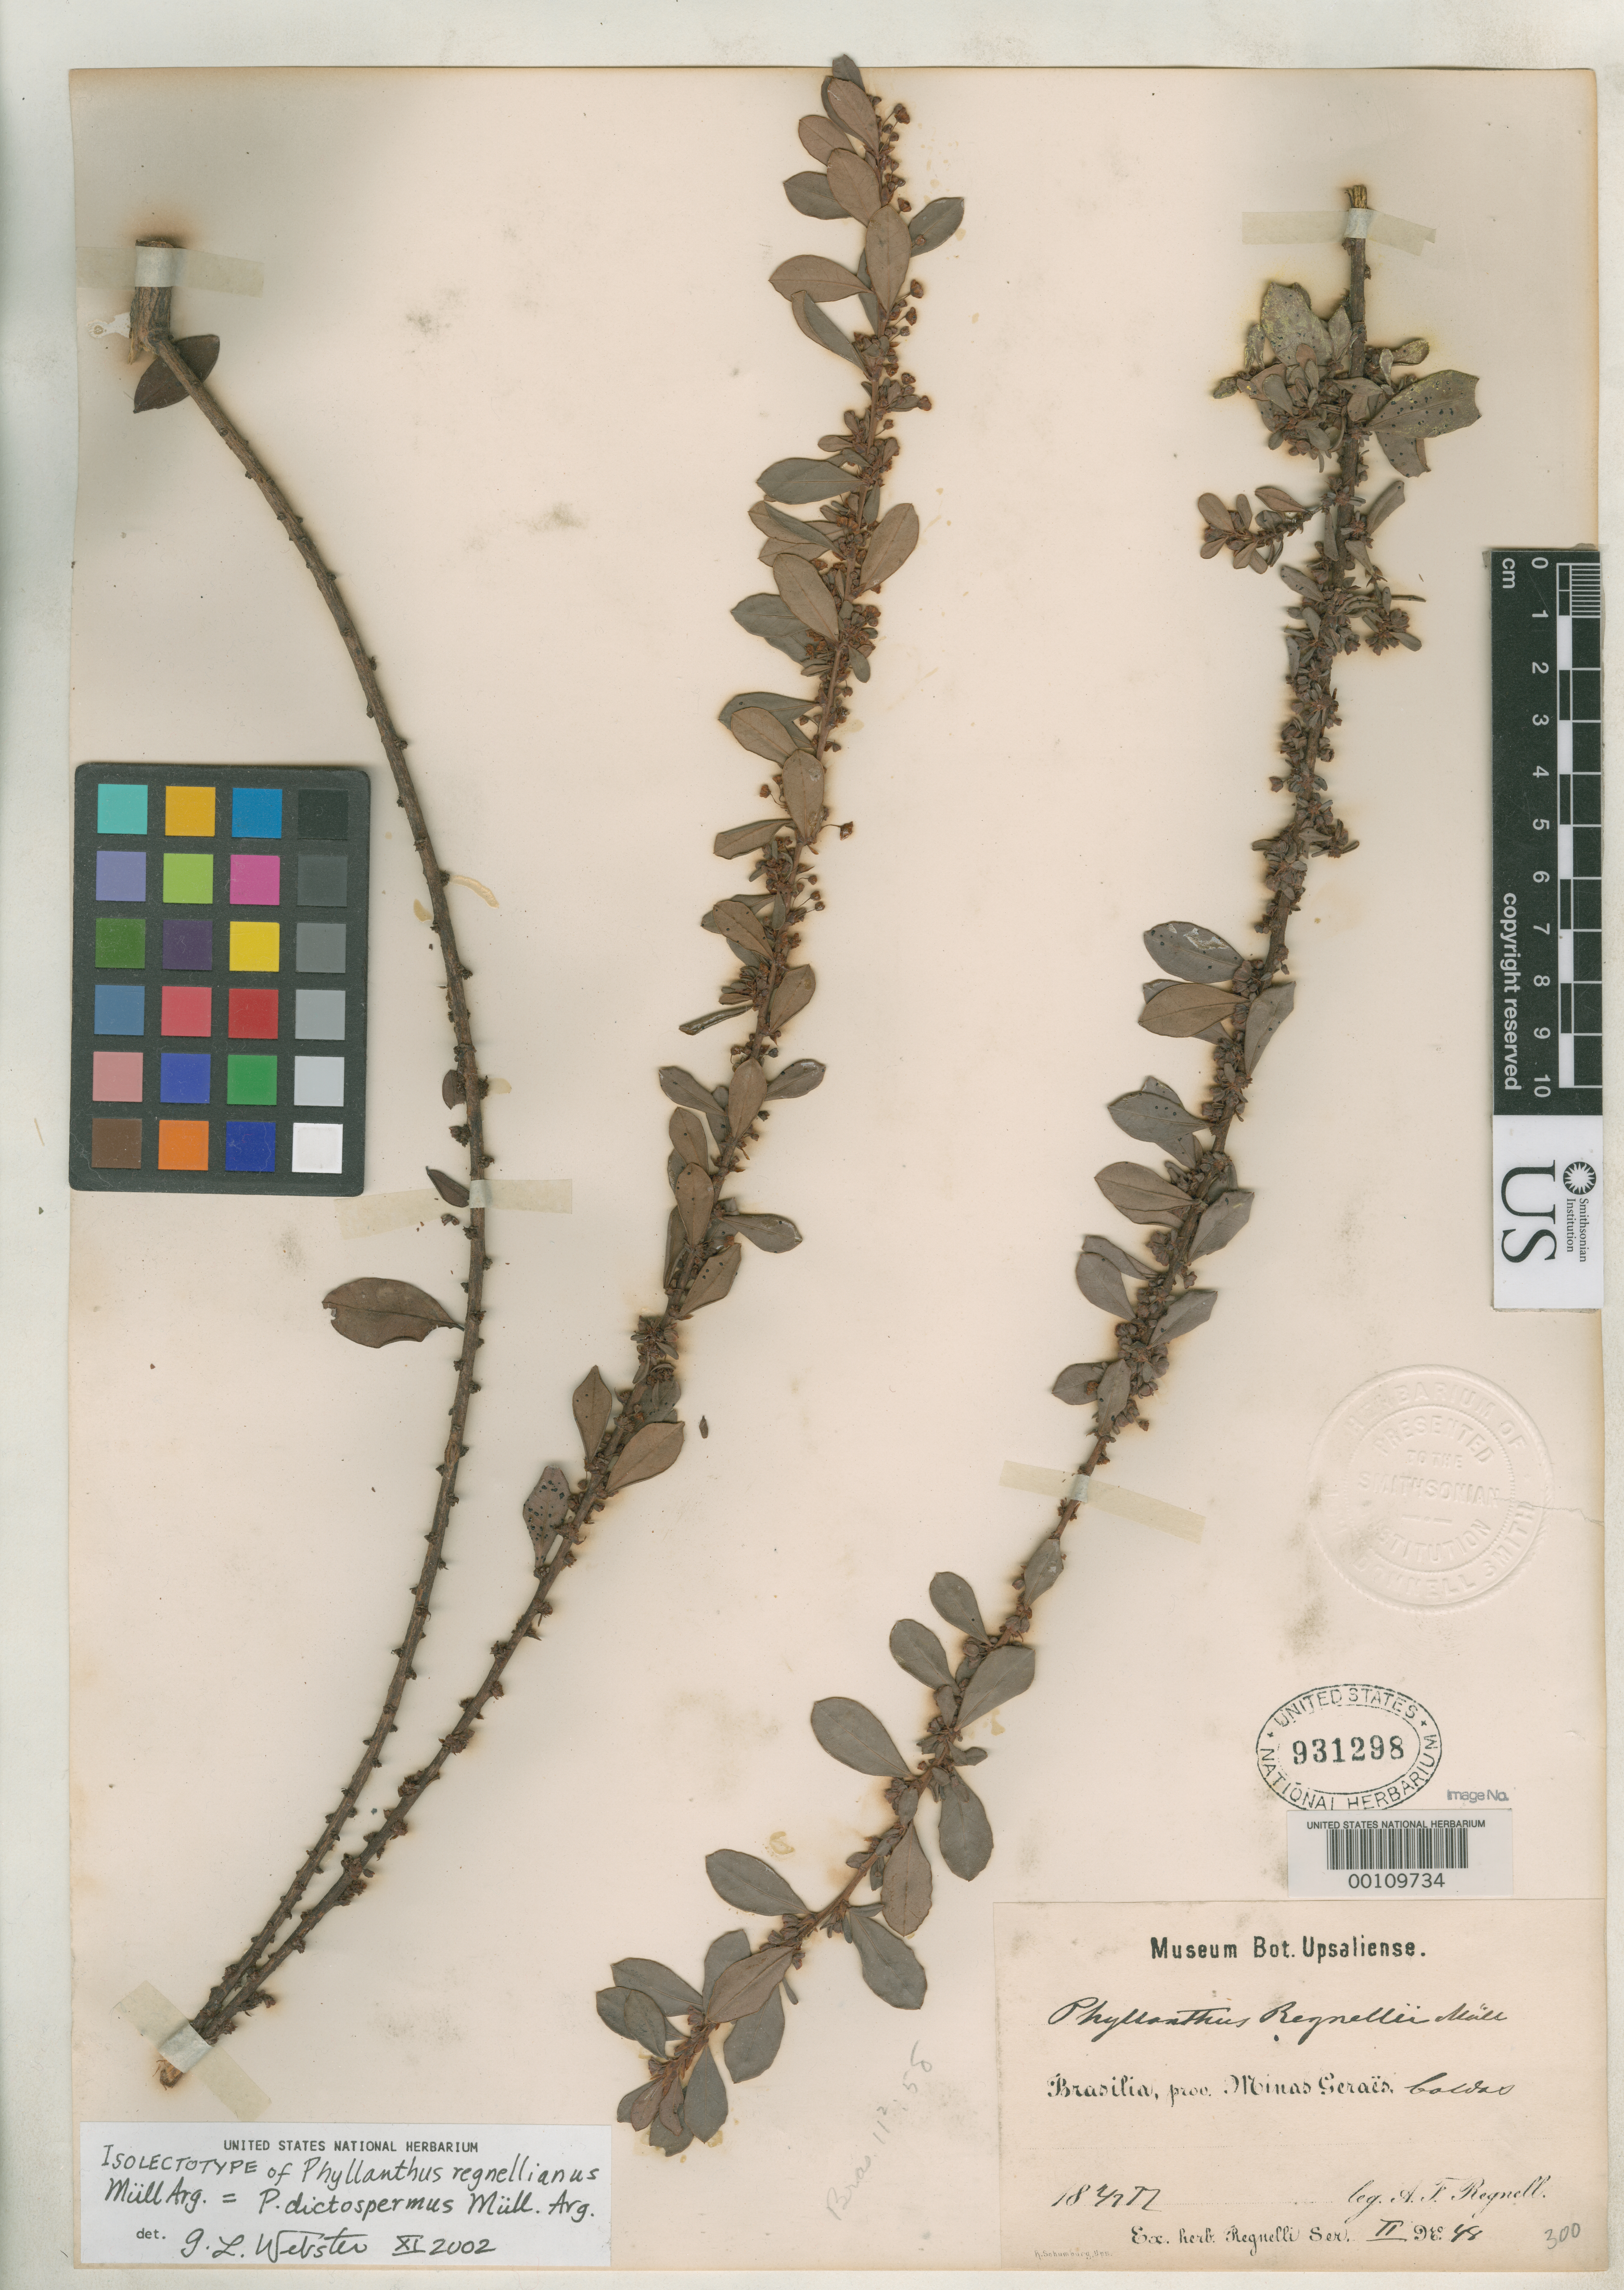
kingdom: Plantae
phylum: Tracheophyta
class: Magnoliopsida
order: Malpighiales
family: Phyllanthaceae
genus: Phyllanthus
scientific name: Phyllanthus regnellianus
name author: Müll. Arg. in Mart.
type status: Type Collection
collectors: A. F. Regnell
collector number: II 48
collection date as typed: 02 Jul 1872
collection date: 1872-07-02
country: Brazil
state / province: Minas Gerais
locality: Near Caldas.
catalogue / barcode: US 931298